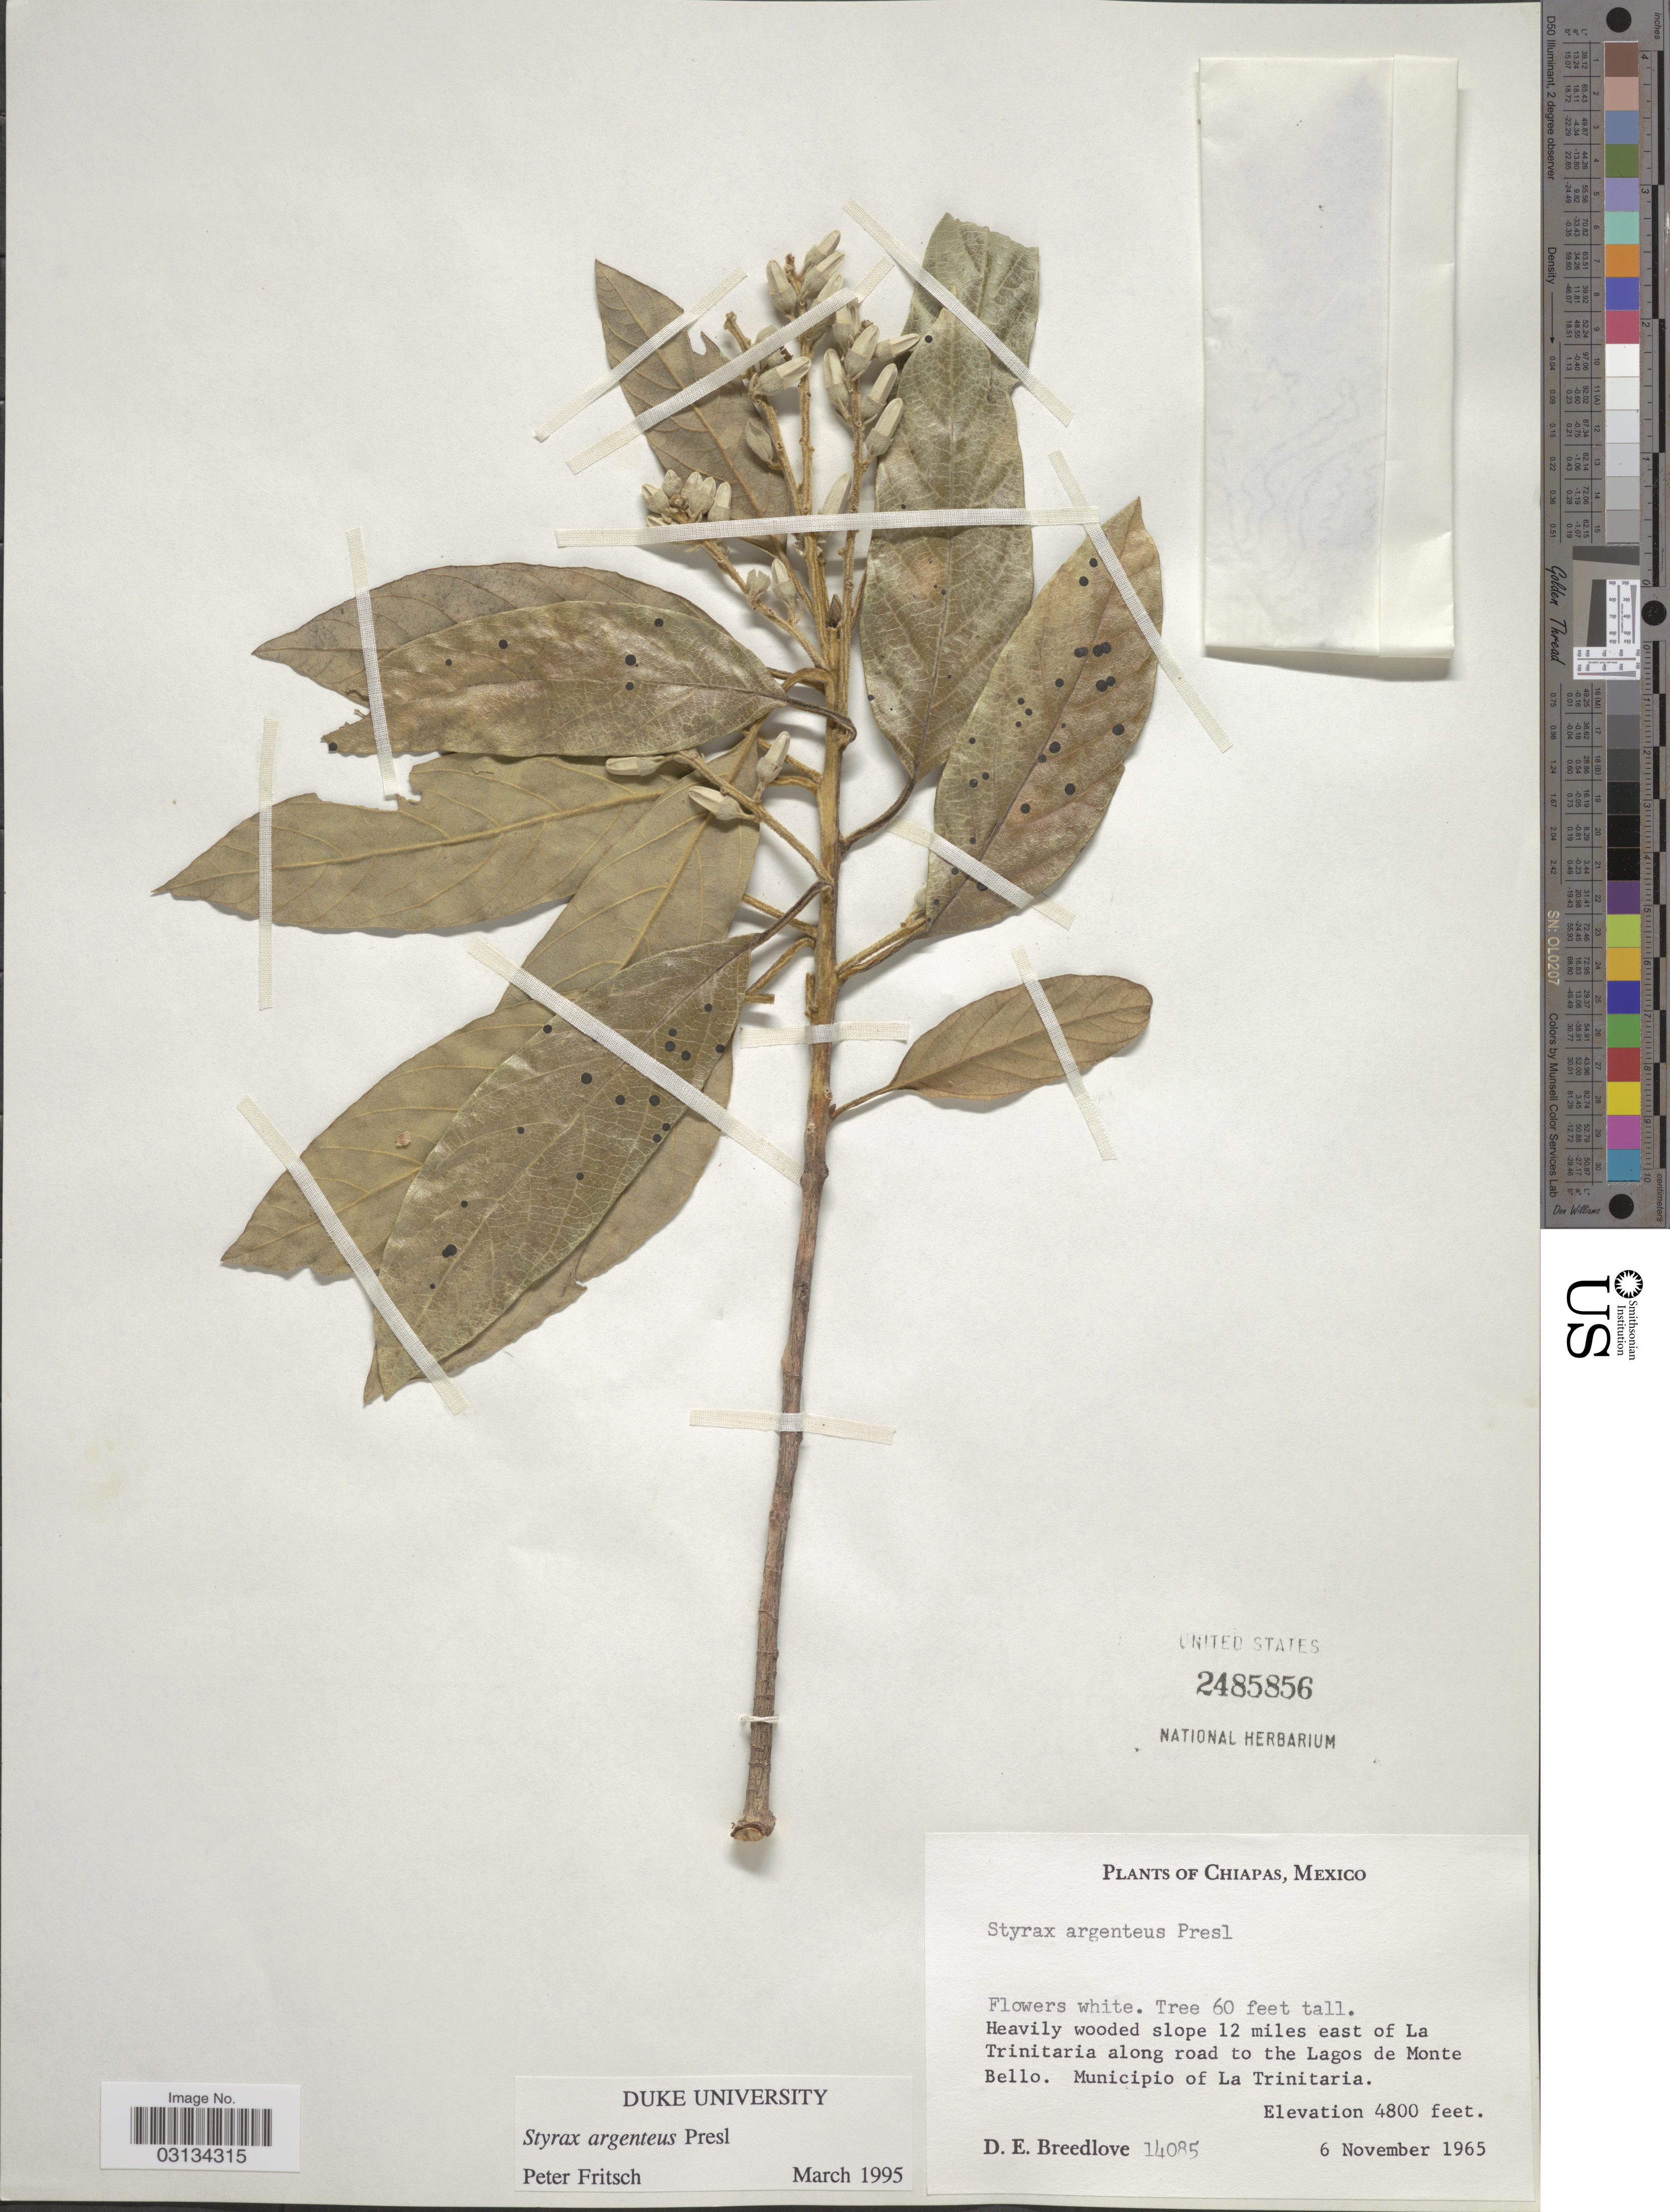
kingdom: Plantae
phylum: Tracheophyta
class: Magnoliopsida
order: Ericales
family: Styracaceae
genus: Styrax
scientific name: Styrax argenteus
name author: C. Presl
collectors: D. E. Breedlove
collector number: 14085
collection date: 1965-11-06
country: Mexico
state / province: Chiapas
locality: Chiapas. 12 miles east of La Trinitaria along road to the Lagos de Monte Bello. Municipio of La Trinitaria.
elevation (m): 1463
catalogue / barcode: US 2485856